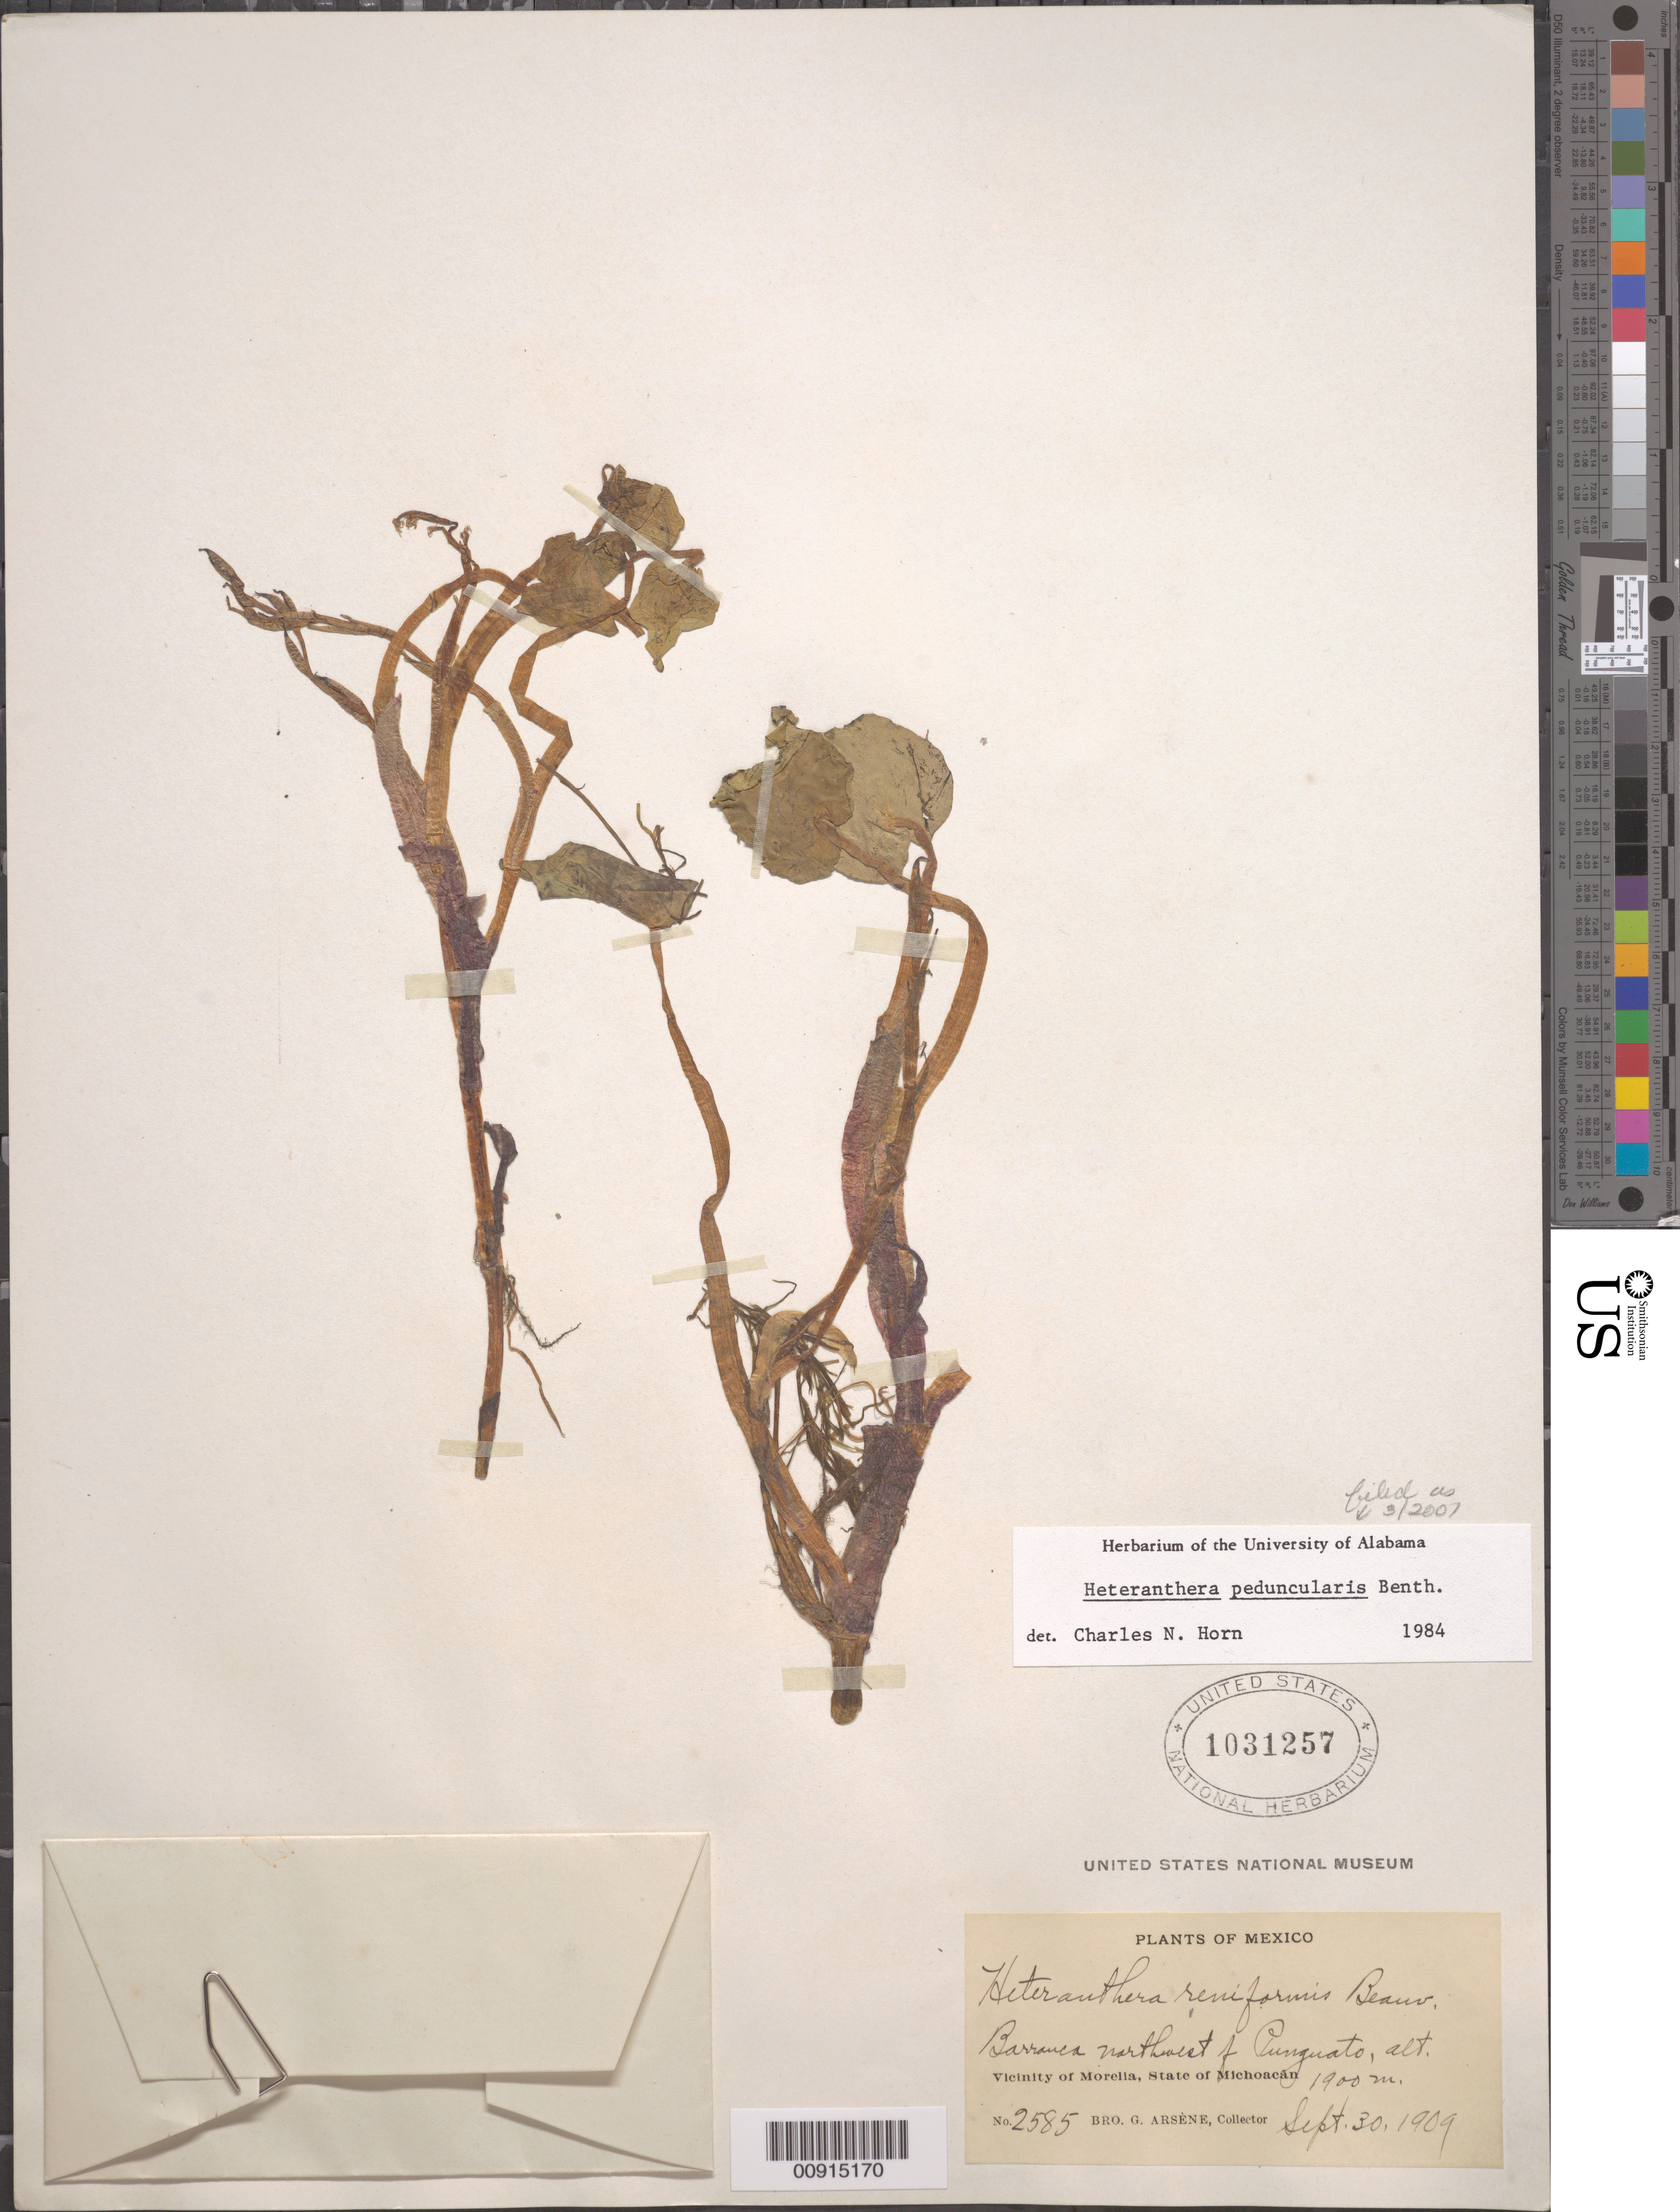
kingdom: Plantae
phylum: Tracheophyta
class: Liliopsida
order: Commelinales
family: Pontederiaceae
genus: Heteranthera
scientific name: Heteranthera peduncularis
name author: Benth.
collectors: Bro. G. Arsène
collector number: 2585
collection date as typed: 30 Sep 1909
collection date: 1909-09-30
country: Mexico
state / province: Michoacán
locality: Barranca northwest of Punguato. Vicinity of Morelia, State of Michoacán.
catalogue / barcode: US 1031257